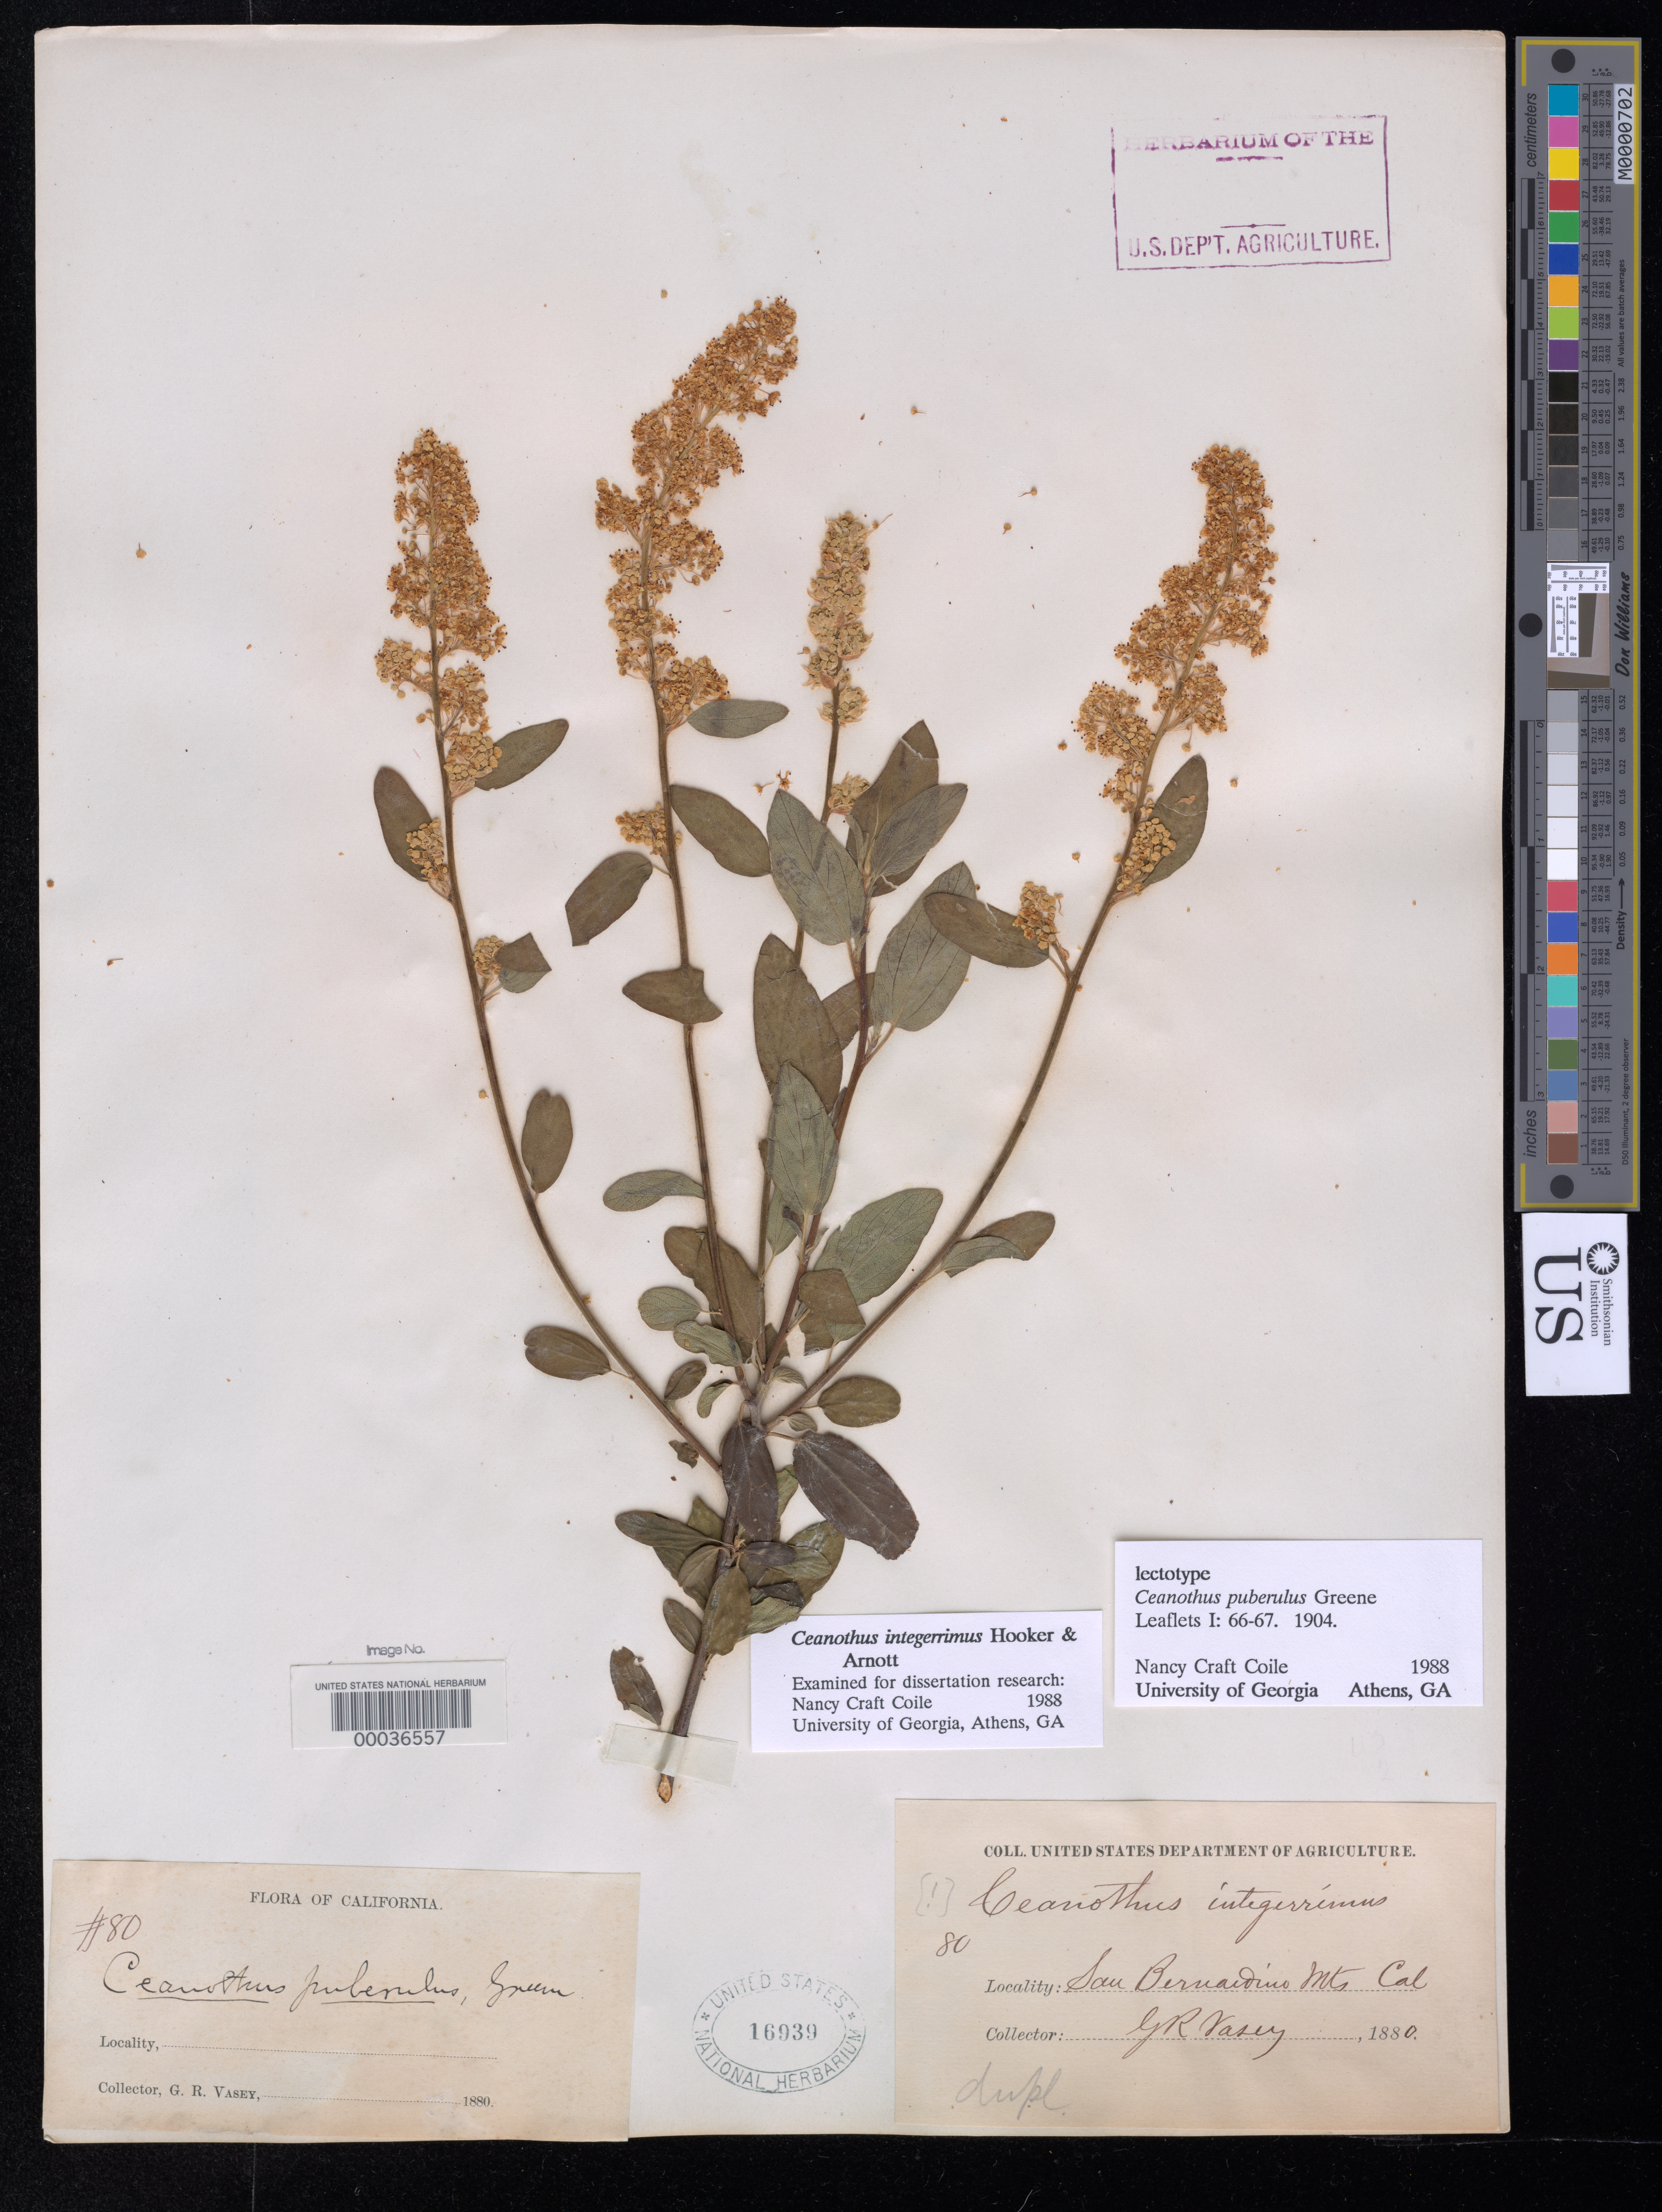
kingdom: Plantae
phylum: Tracheophyta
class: Magnoliopsida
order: Rosales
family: Rhamnaceae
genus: Ceanothus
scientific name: Ceanothus puberulus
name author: Greene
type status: Syntype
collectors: G. R. Vasey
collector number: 80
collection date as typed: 1880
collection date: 1880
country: United States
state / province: California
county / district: San Bernardino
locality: San Bernardino Mountains.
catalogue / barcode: US 16939